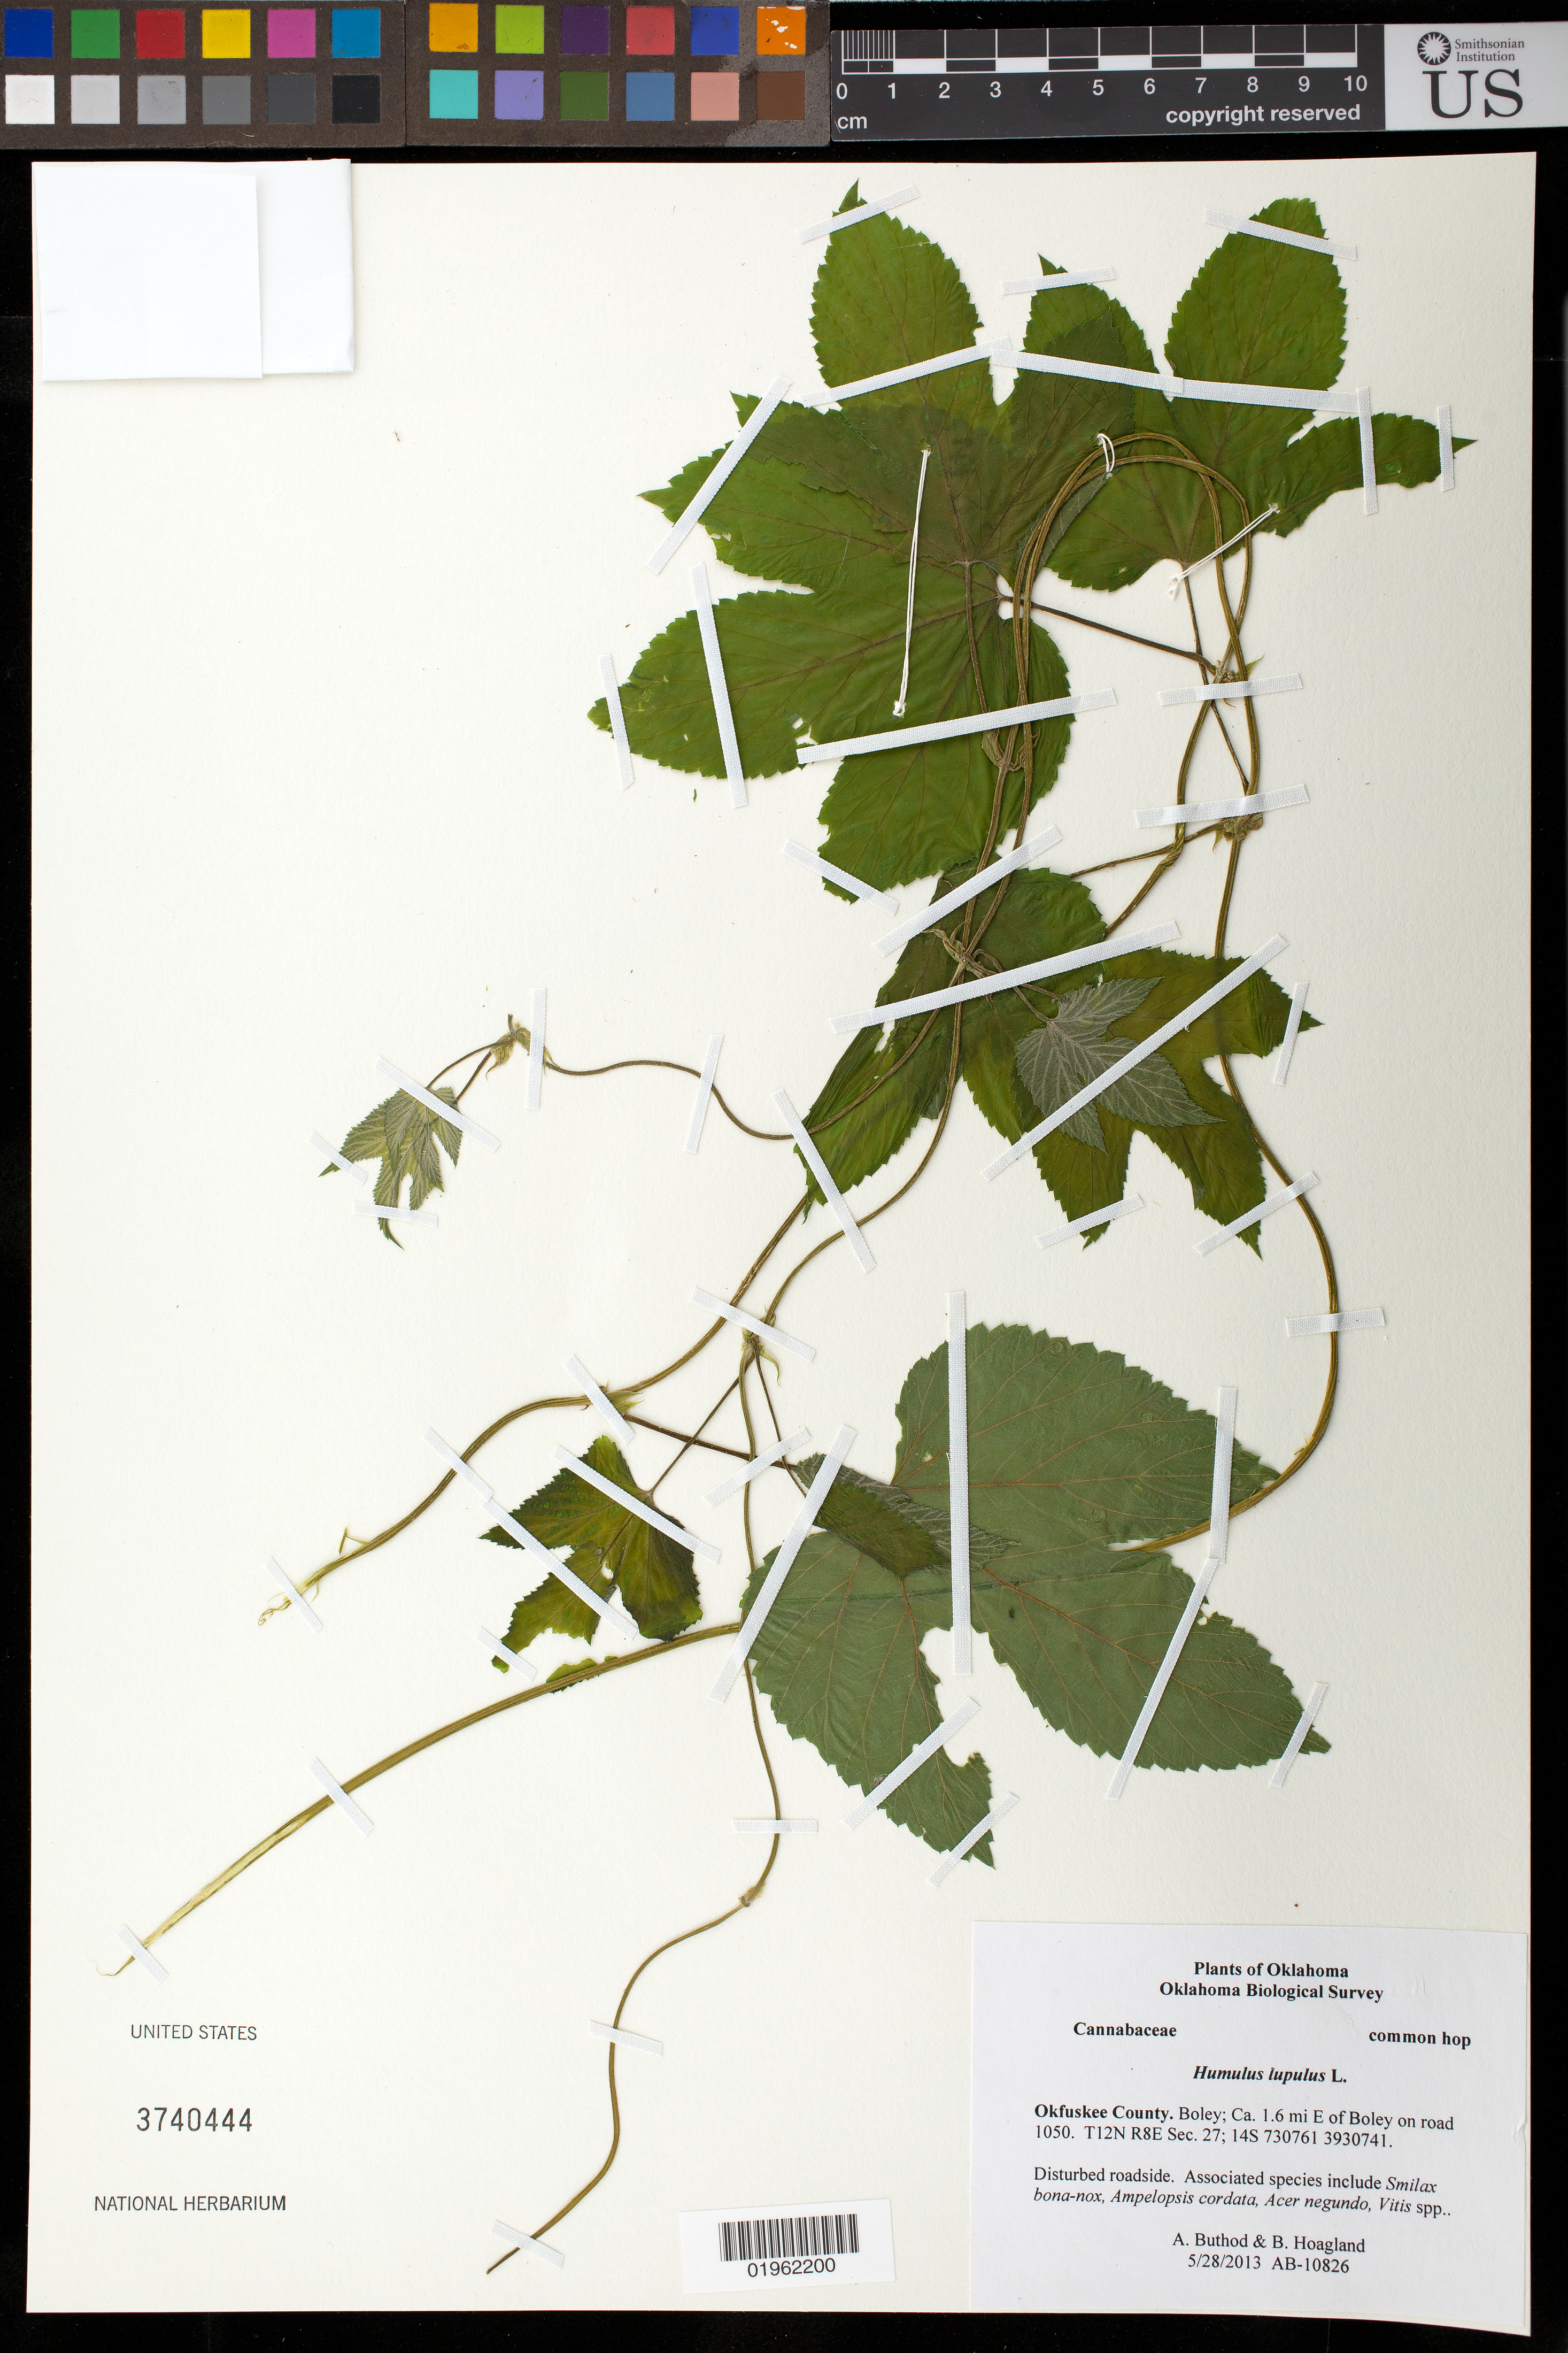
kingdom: Plantae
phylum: Tracheophyta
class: Magnoliopsida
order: Rosales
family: Cannabaceae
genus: Humulus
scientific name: Humulus lupulus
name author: L.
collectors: A. Buthod & B. Hoagland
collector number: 10826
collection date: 2013-05-28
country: United States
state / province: Oklahoma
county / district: Okfuskee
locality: Boley, ca. 1.6 mi E of Boley on road 1050. T12N R8E Sec 27.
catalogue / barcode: US 3740444